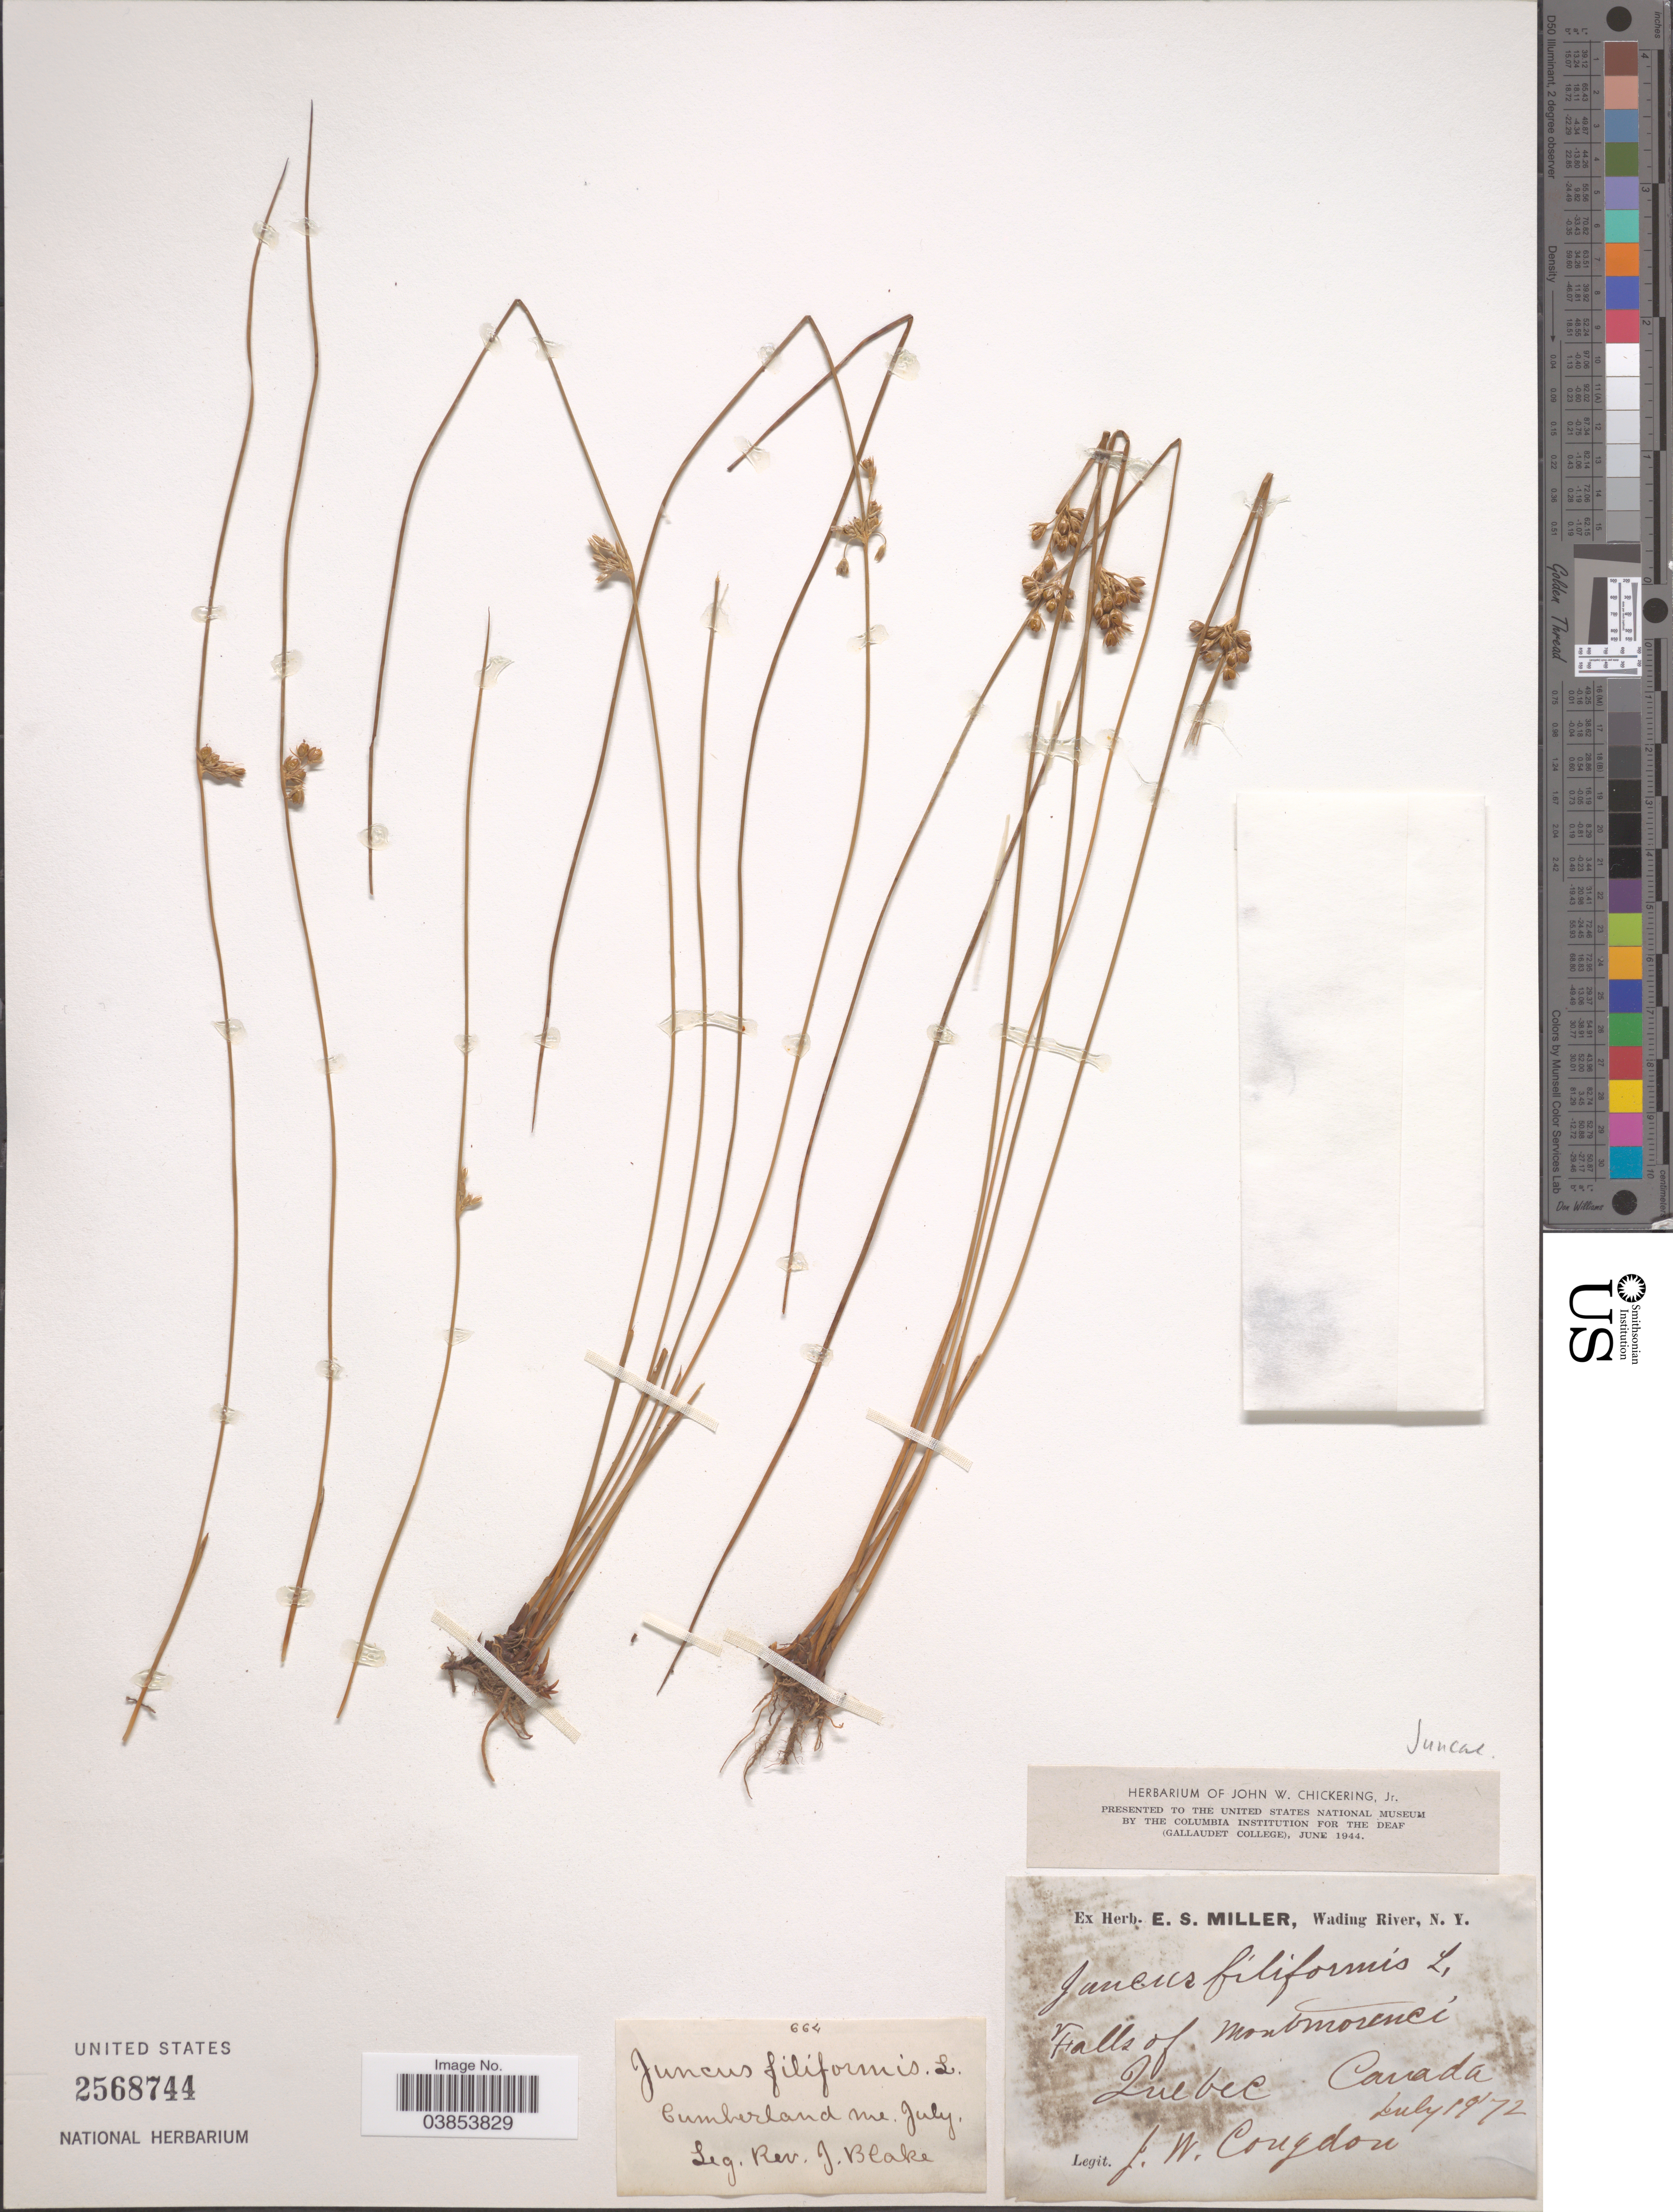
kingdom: Plantae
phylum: Tracheophyta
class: Liliopsida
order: Poales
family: Juncaceae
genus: Juncus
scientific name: Juncus filiformis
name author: L.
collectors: J. Blake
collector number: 664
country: United States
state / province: Maine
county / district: Cumberland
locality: Cumberland.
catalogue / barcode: US 2568744